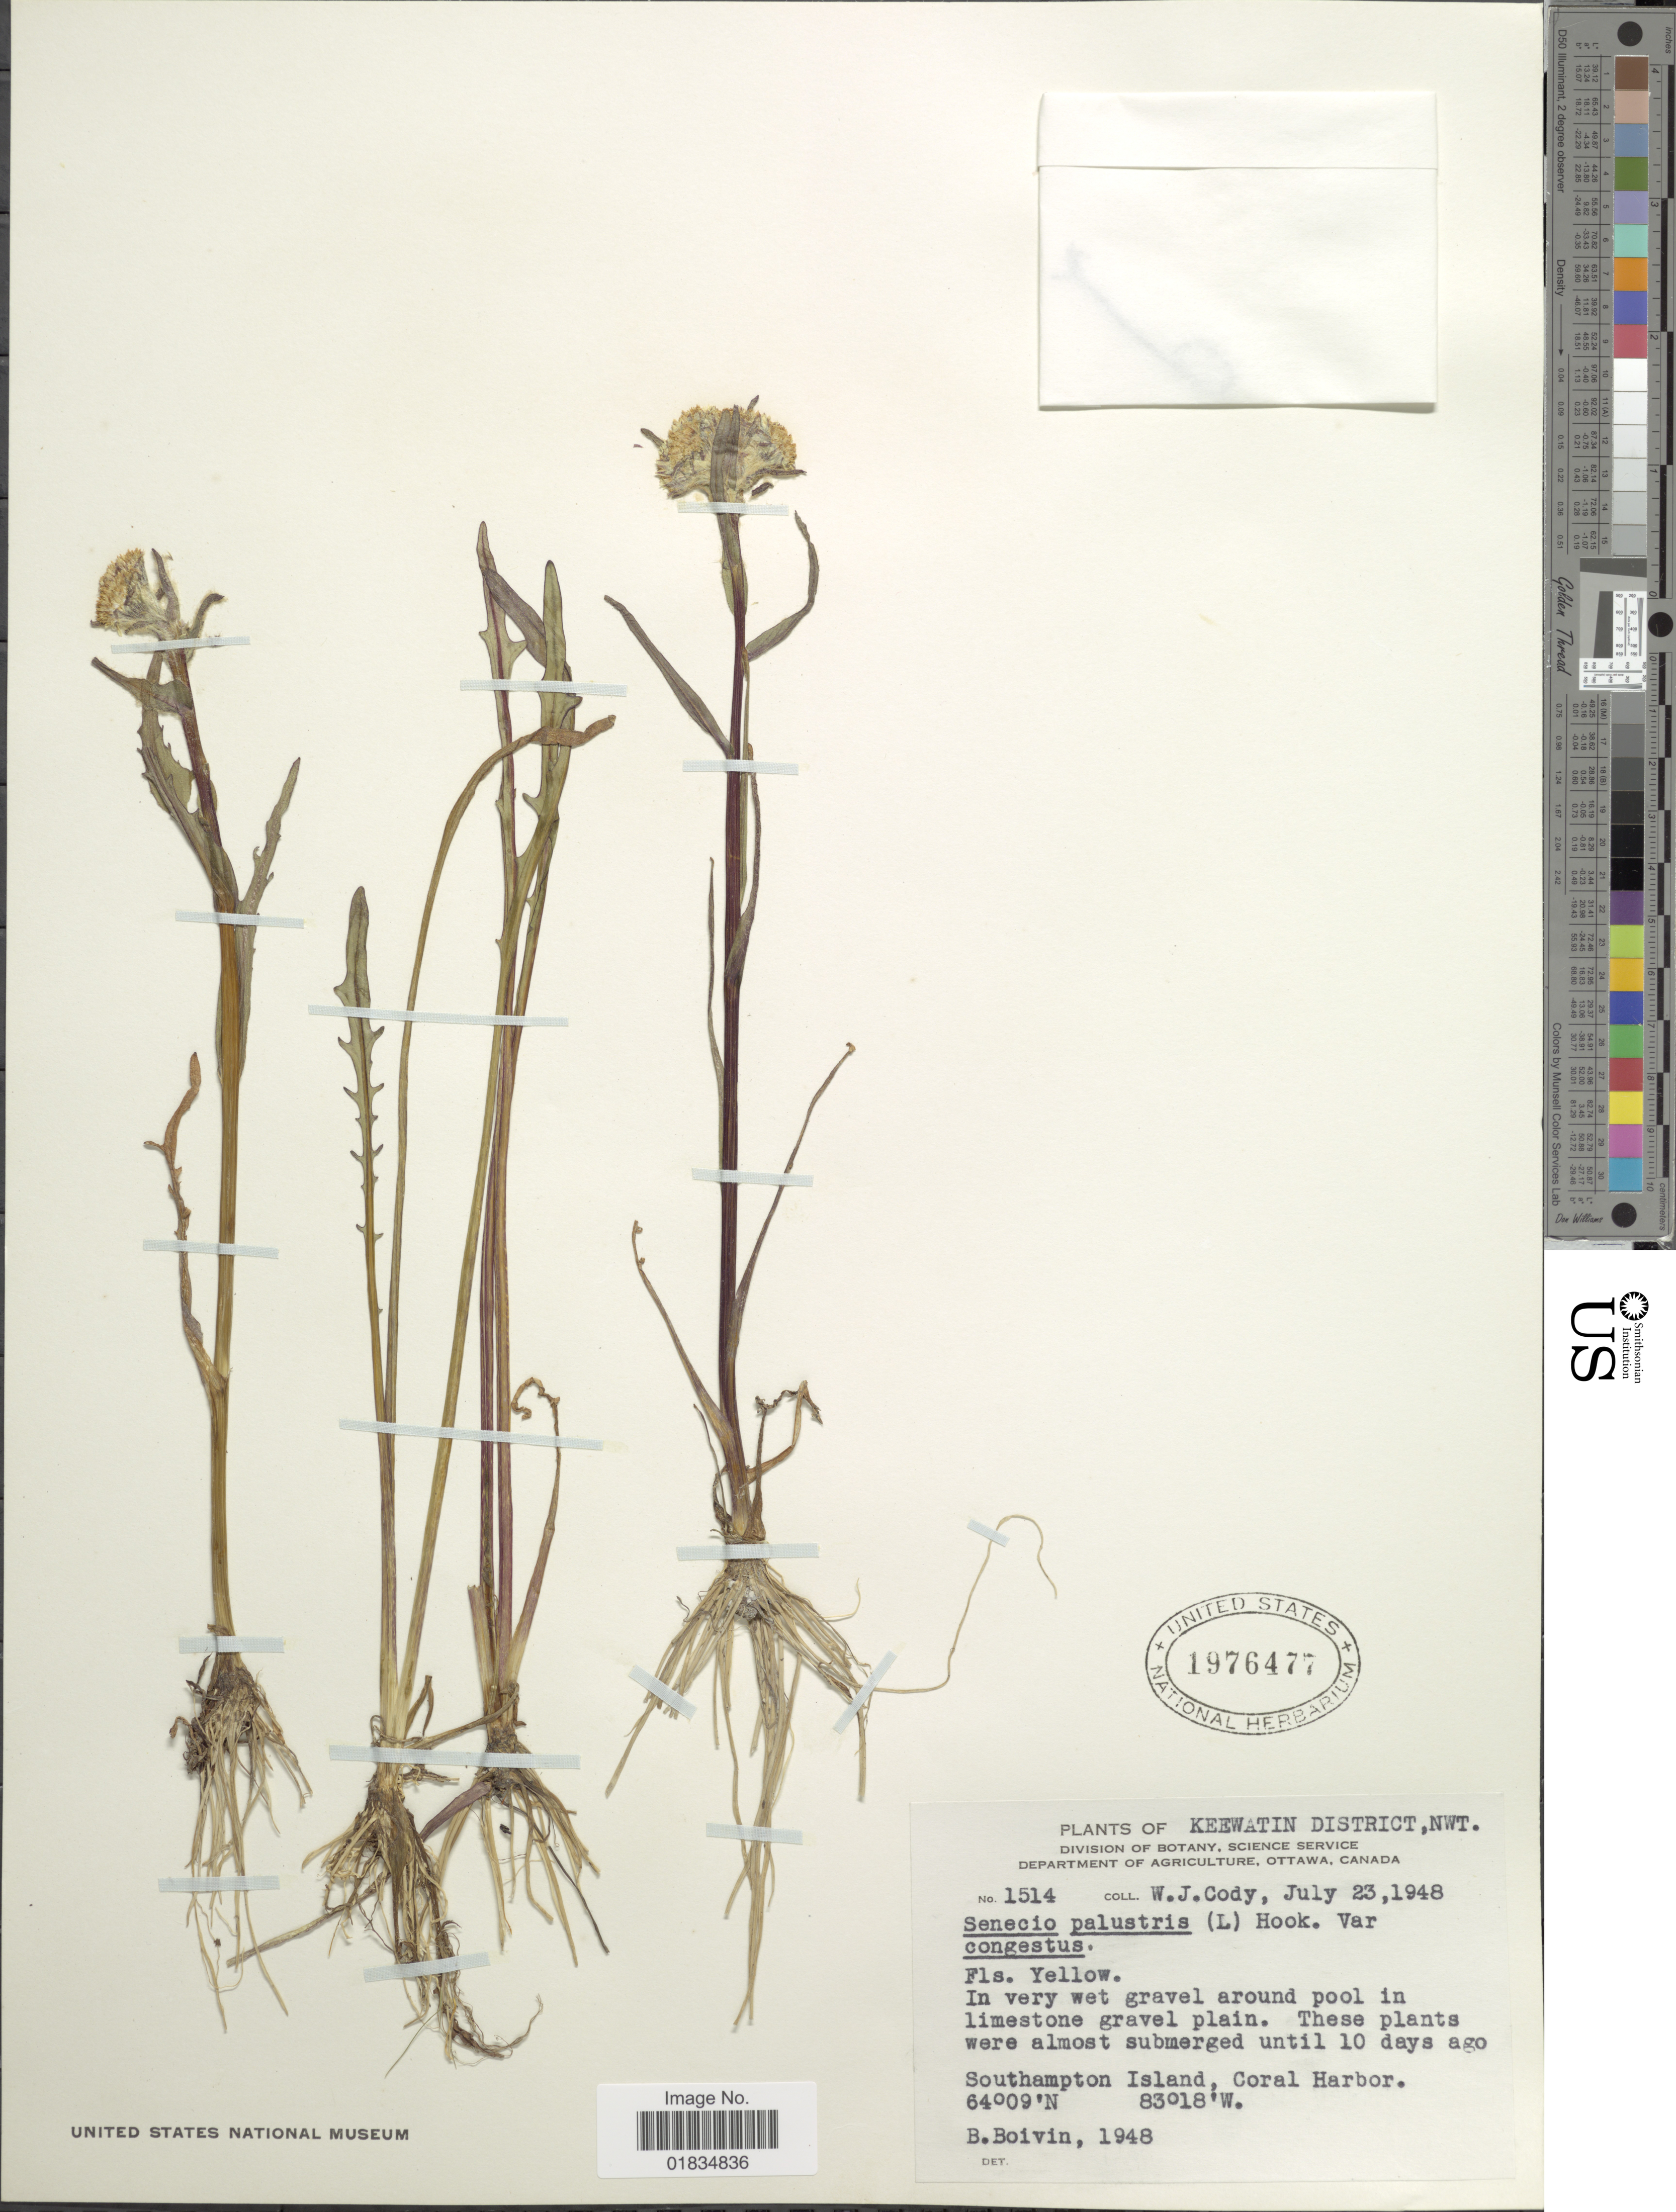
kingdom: Plantae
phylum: Tracheophyta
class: Magnoliopsida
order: Asterales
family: Asteraceae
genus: Tephroseris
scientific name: Tephroseris palustris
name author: (L.) Rchb.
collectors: W. Cody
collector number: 1514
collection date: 1948-07-23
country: Canada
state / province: Northwest Territories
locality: Keewatin District. Southhampton Island, Coral Harbor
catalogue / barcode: US 1976477